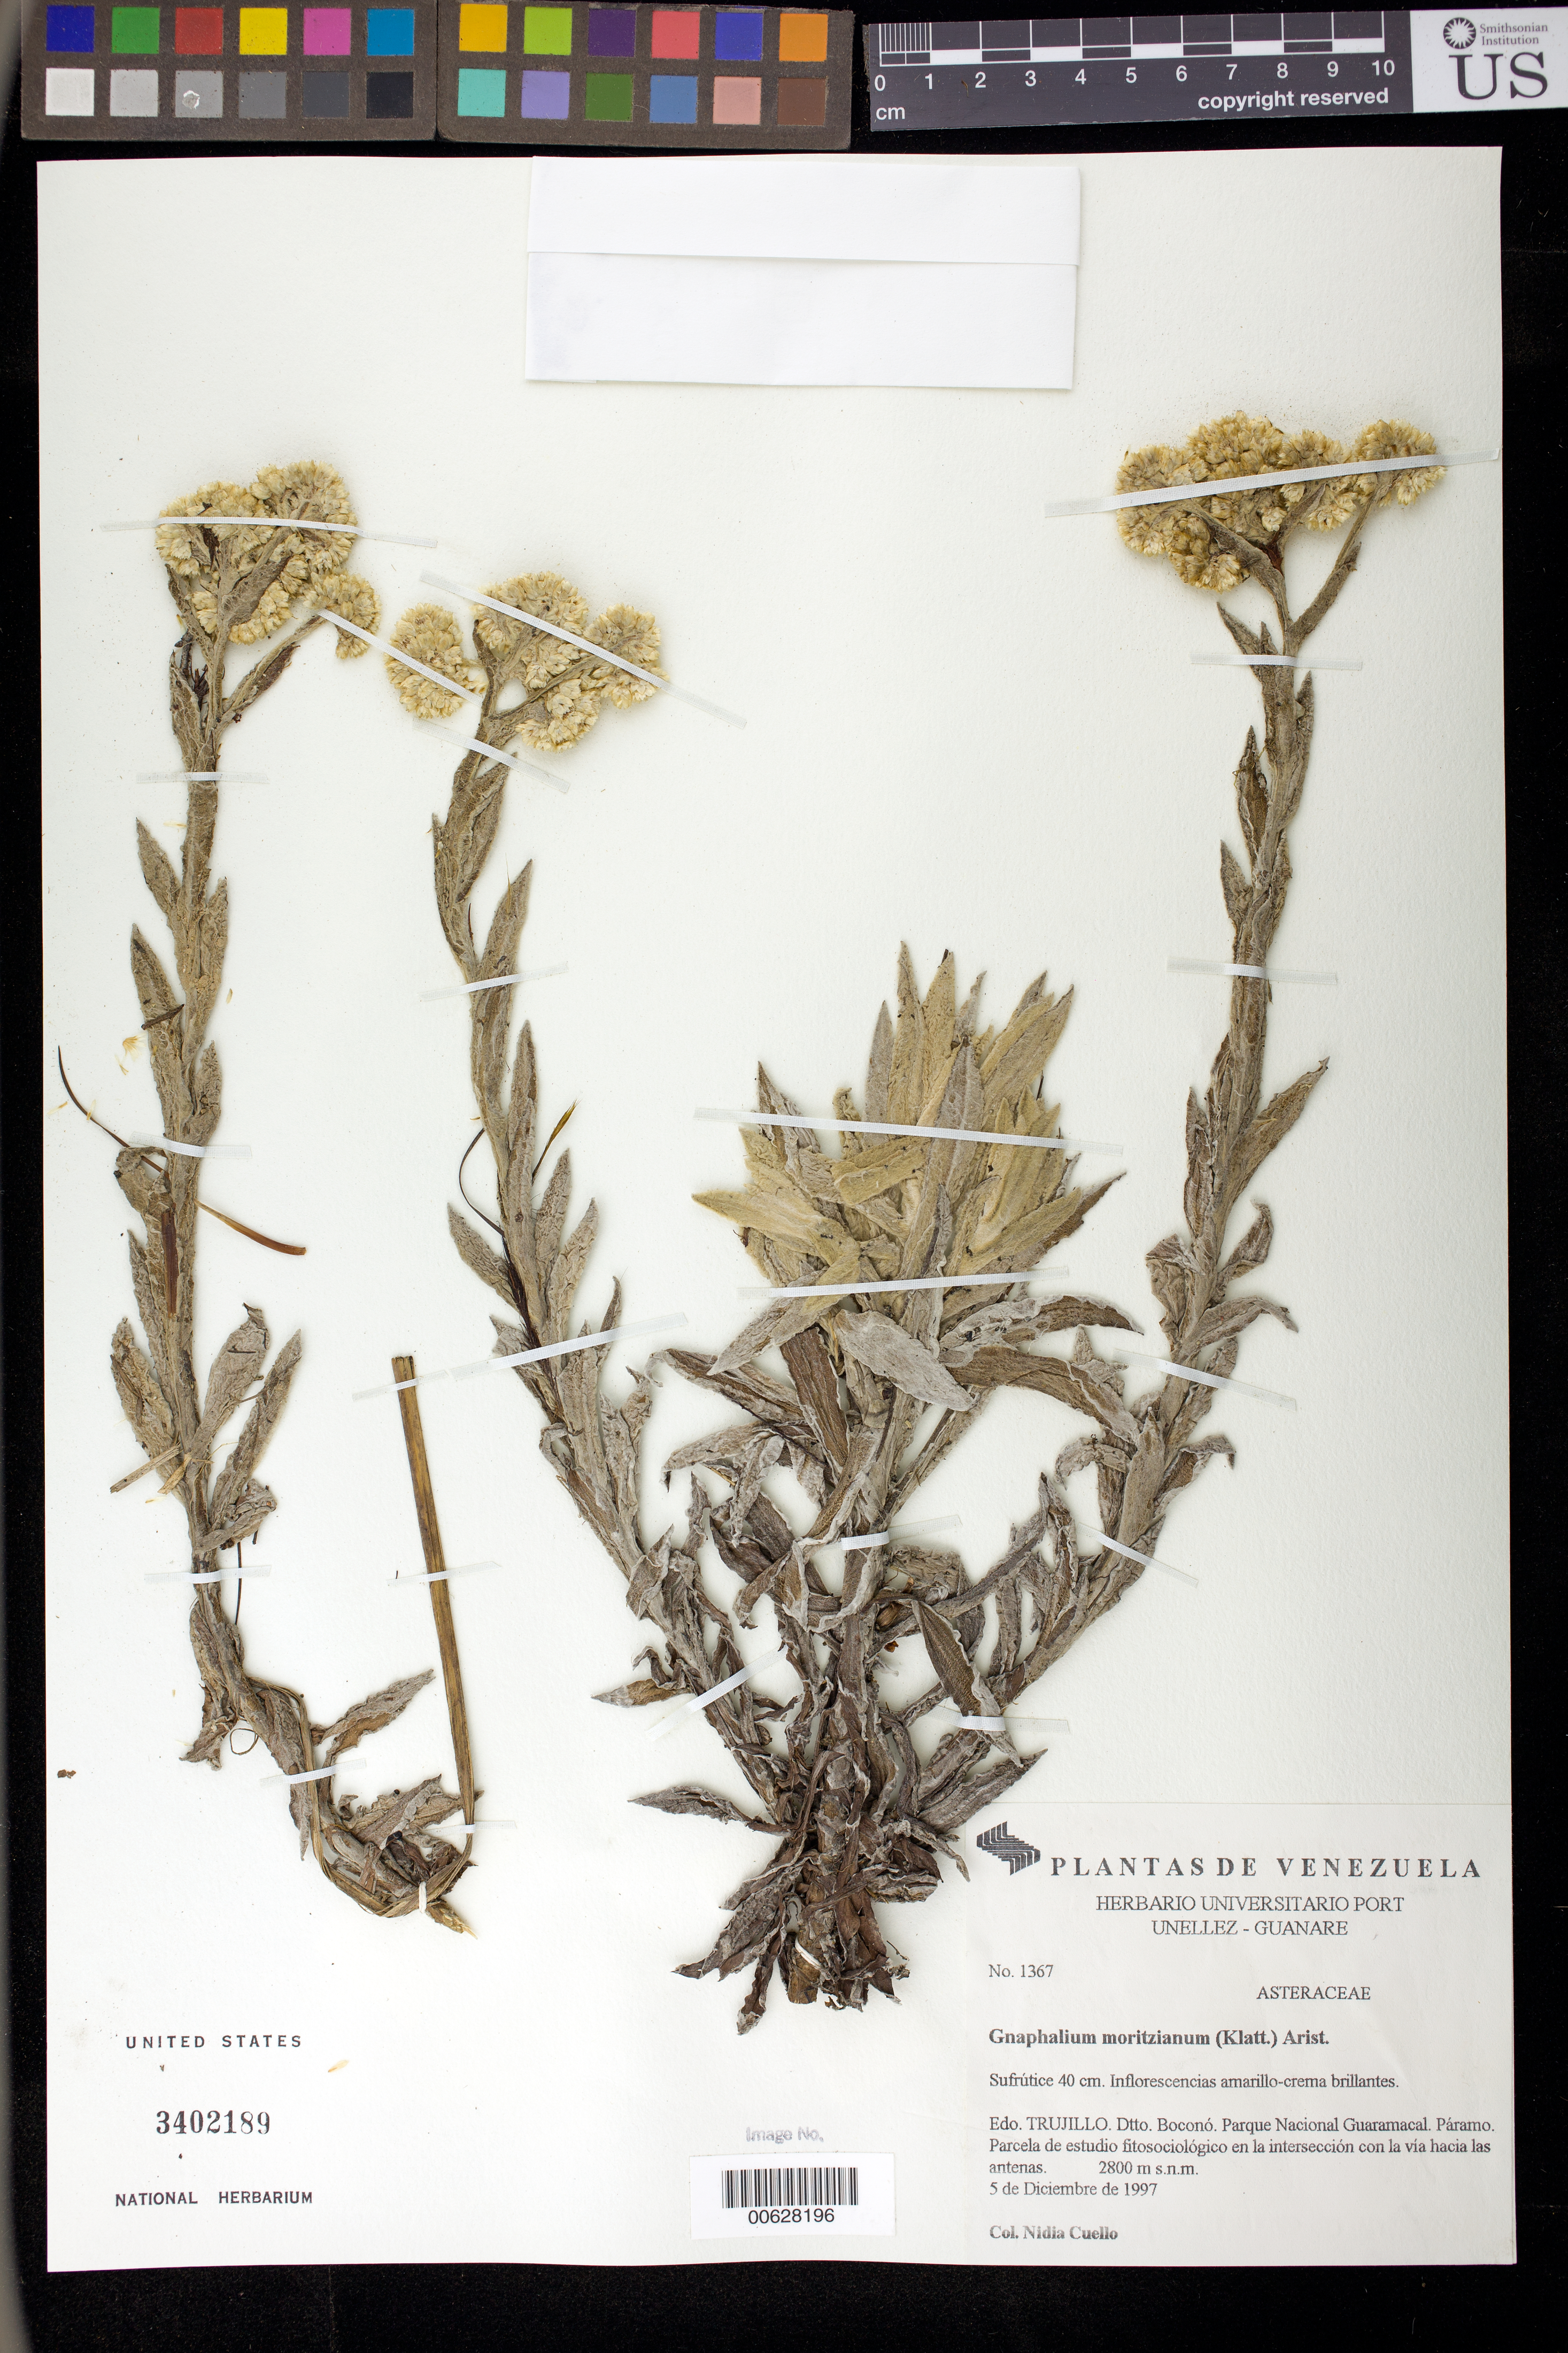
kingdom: Plantae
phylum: Tracheophyta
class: Magnoliopsida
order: Asterales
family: Asteraceae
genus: Gnaphalium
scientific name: Gnaphalium moritzianum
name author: (Klatt) Aristeg.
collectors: N. L. Cuello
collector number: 1367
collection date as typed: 05 Dec 1997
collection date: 1997-12-05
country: Venezuela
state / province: Trujillo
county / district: Boconó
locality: Parque Nacional Guaramacal. Parcela estudio fitosociológica en la intersección con la via hacia las antenas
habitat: Páramo.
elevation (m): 2800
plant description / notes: PORT, US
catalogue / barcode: US 3402189